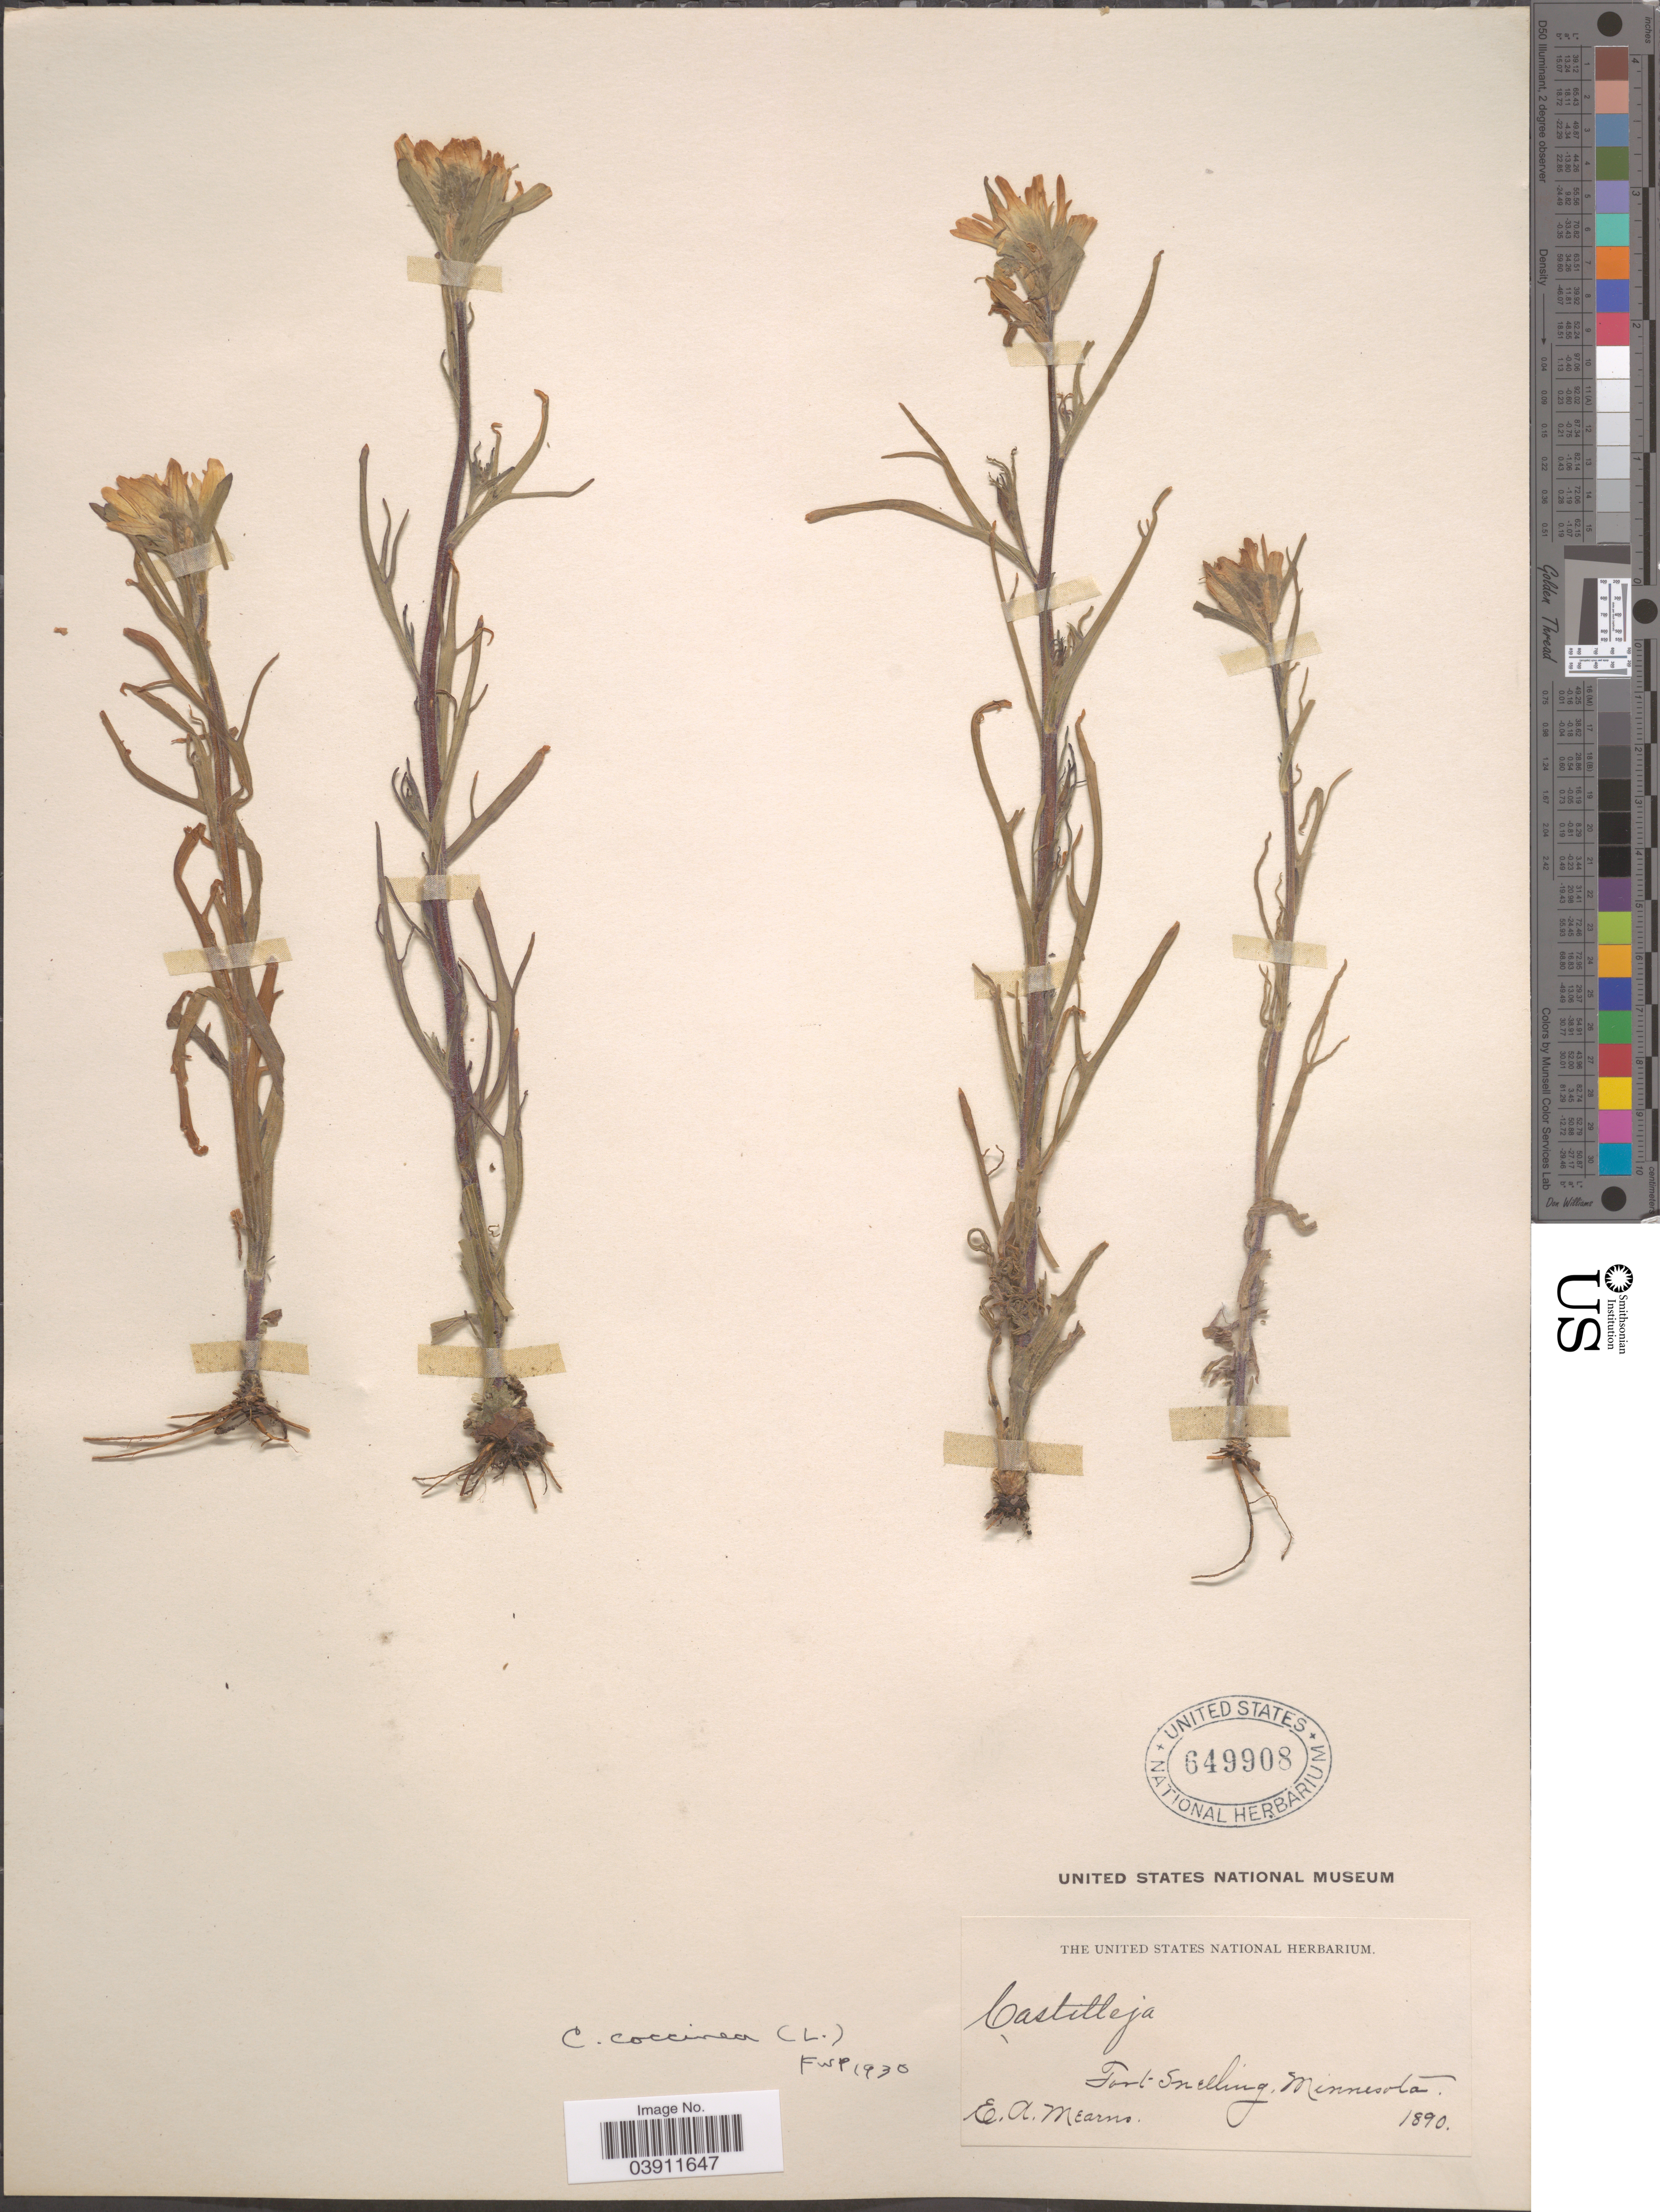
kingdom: Plantae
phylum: Tracheophyta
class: Magnoliopsida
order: Lamiales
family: Orobanchaceae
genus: Castilleja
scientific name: Castilleja coccinea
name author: (L.) Spreng.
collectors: E. A. Mearns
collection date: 1890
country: United States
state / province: Minnesota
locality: Fort Snelling.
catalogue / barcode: US 649908